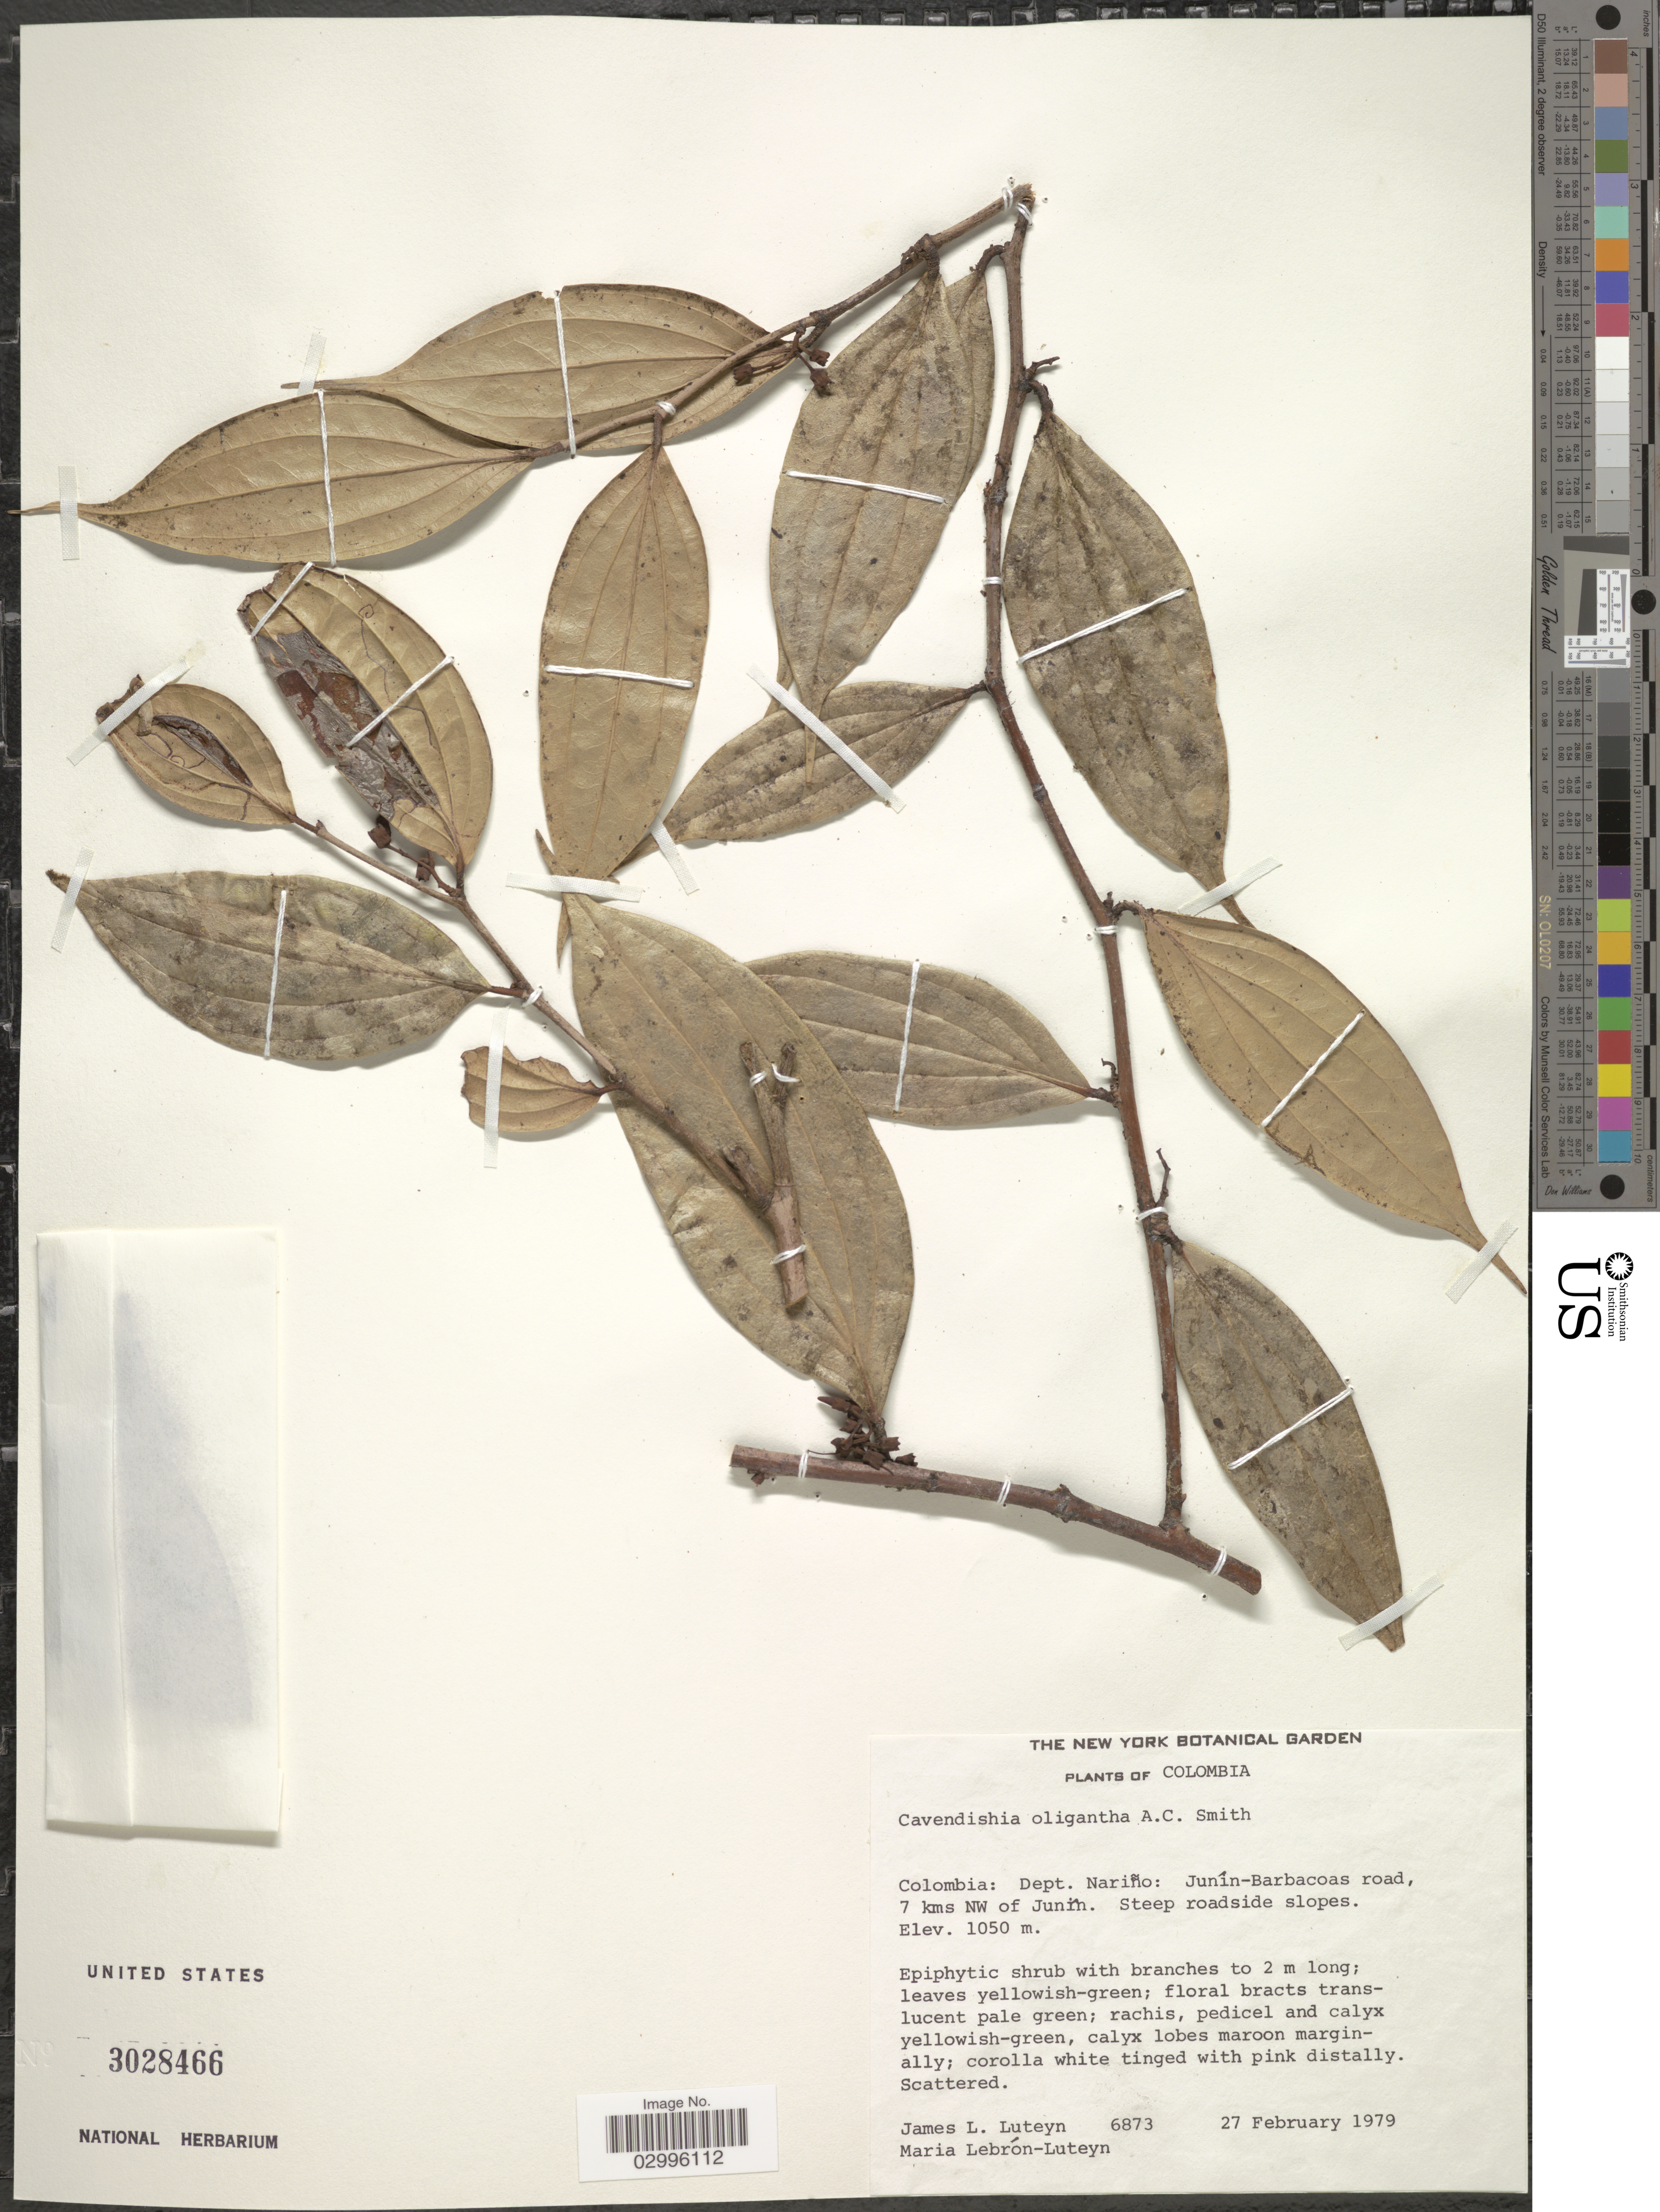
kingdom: Plantae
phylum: Tracheophyta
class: Magnoliopsida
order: Ericales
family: Ericaceae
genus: Cavendishia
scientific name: Cavendishia oligantha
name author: A.C. Sm.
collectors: J. L. Luteyn & M. L. Lebrón-Luteyn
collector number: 6873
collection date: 1979-02-27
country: Colombia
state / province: Nariño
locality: Dept. Nariño: Junín-Barbacoas road, 7 kms NW of Junín. Steep roadside slopes.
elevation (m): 1050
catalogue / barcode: US 3028466